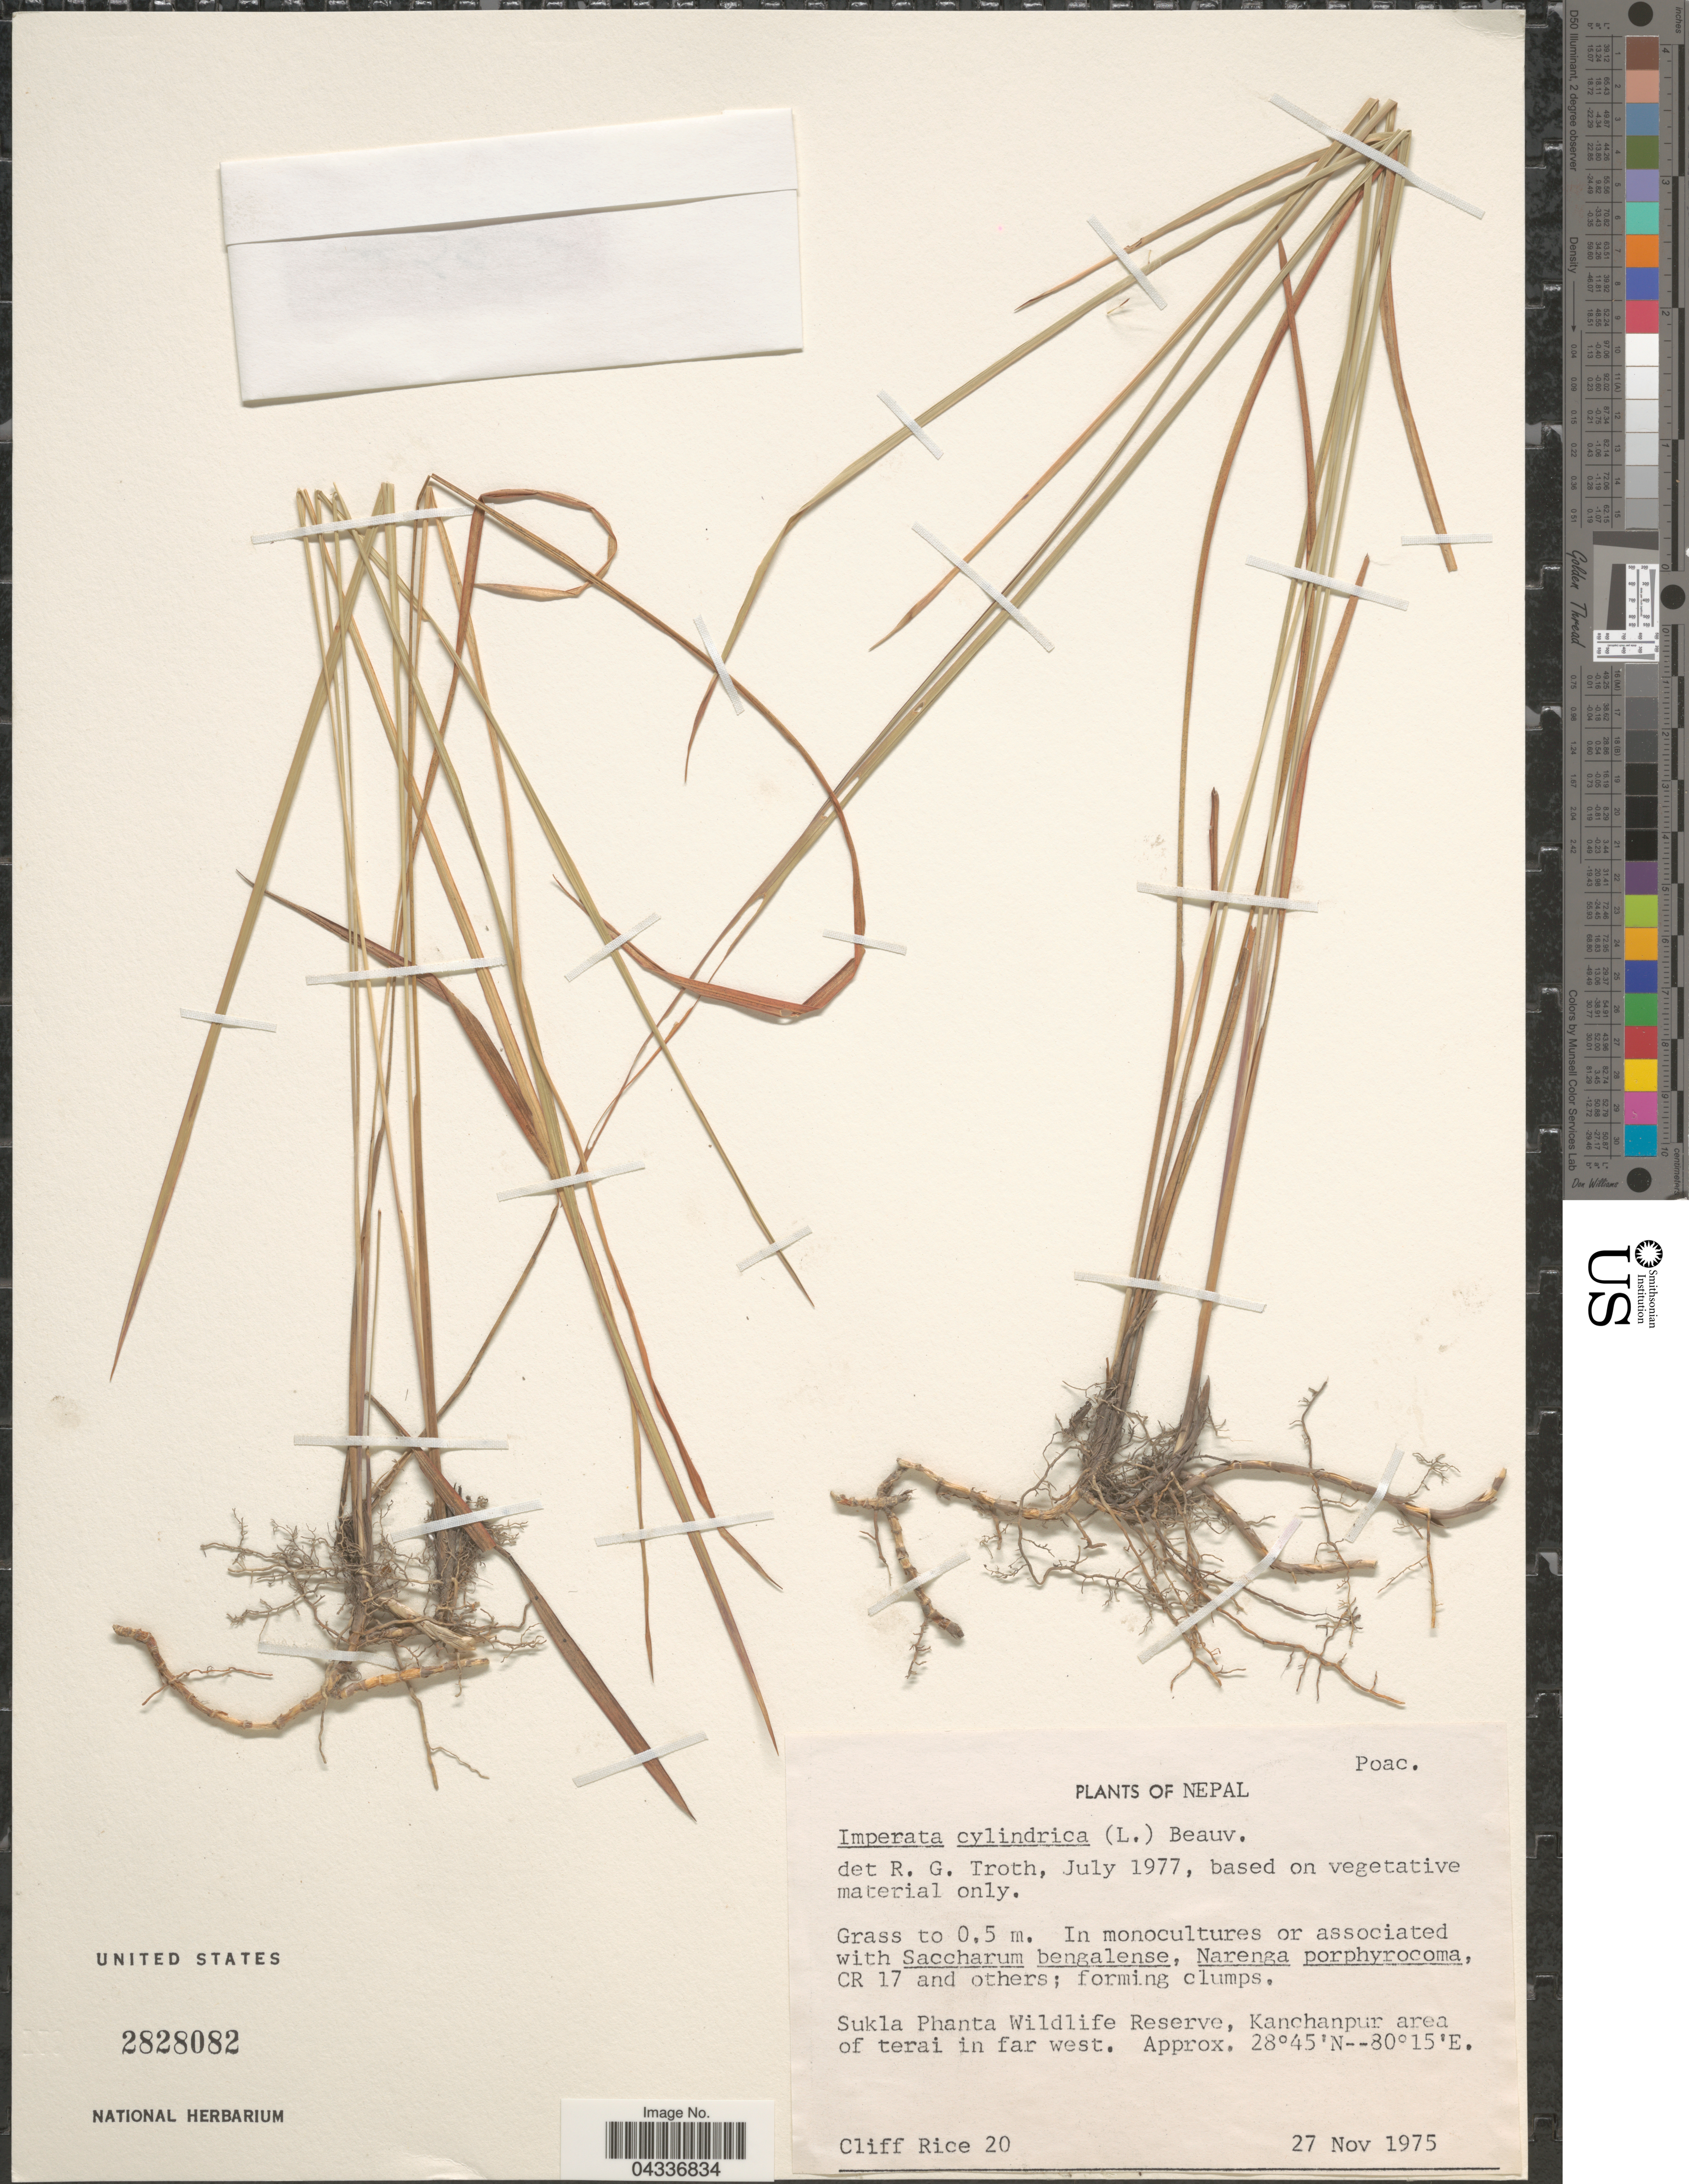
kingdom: Plantae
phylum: Tracheophyta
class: Liliopsida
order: Poales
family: Poaceae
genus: Imperata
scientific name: Imperata cylindrica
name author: (L.) P. Beauv.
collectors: C. Rice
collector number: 20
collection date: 1975-11-27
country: Nepal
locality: Sukla Phanta Wildlife Reserve, Kanchanpur area of terai in far west.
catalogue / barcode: US 2828082